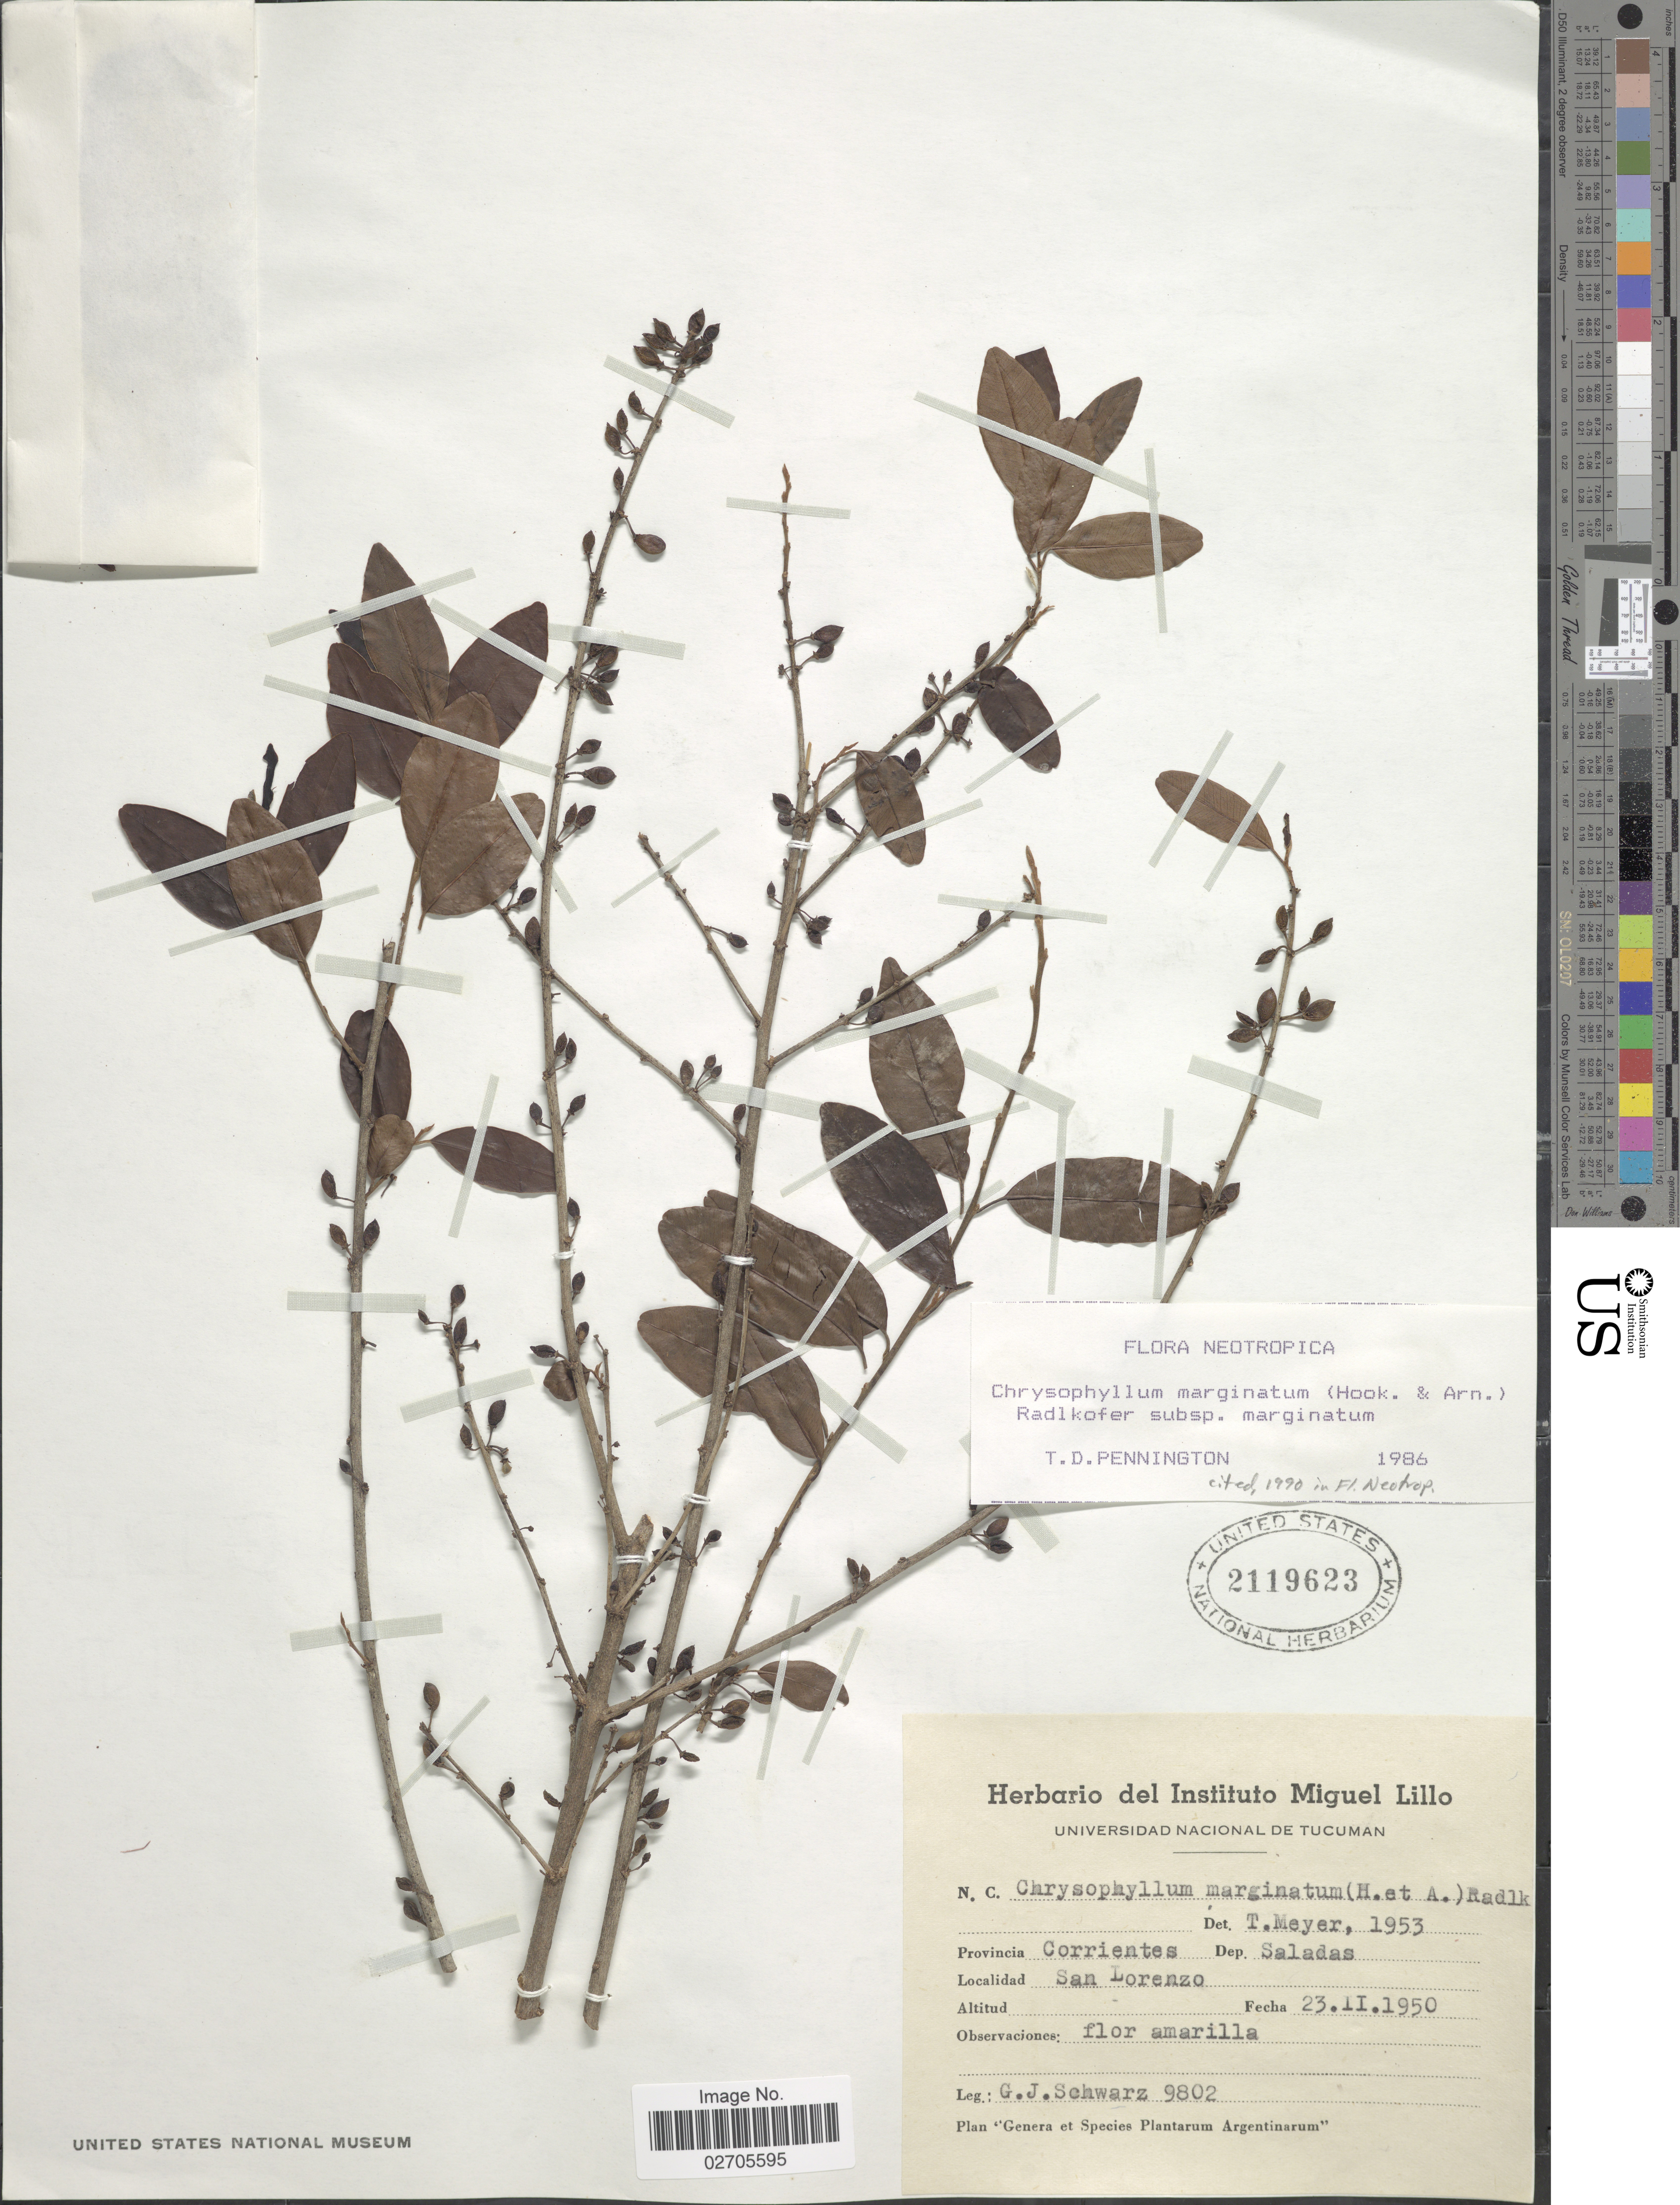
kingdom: Plantae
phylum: Tracheophyta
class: Magnoliopsida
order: Ericales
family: Sapotaceae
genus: Chrysophyllum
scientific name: Chrysophyllum marginatum subsp. marginatum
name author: (Hook. & Arn.) Radlk.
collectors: G. J. Schwarz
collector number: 9802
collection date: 1950-02-23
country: Argentina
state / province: Corrientes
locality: Dep. Saladas, San Lorenzo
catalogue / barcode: US 2119623